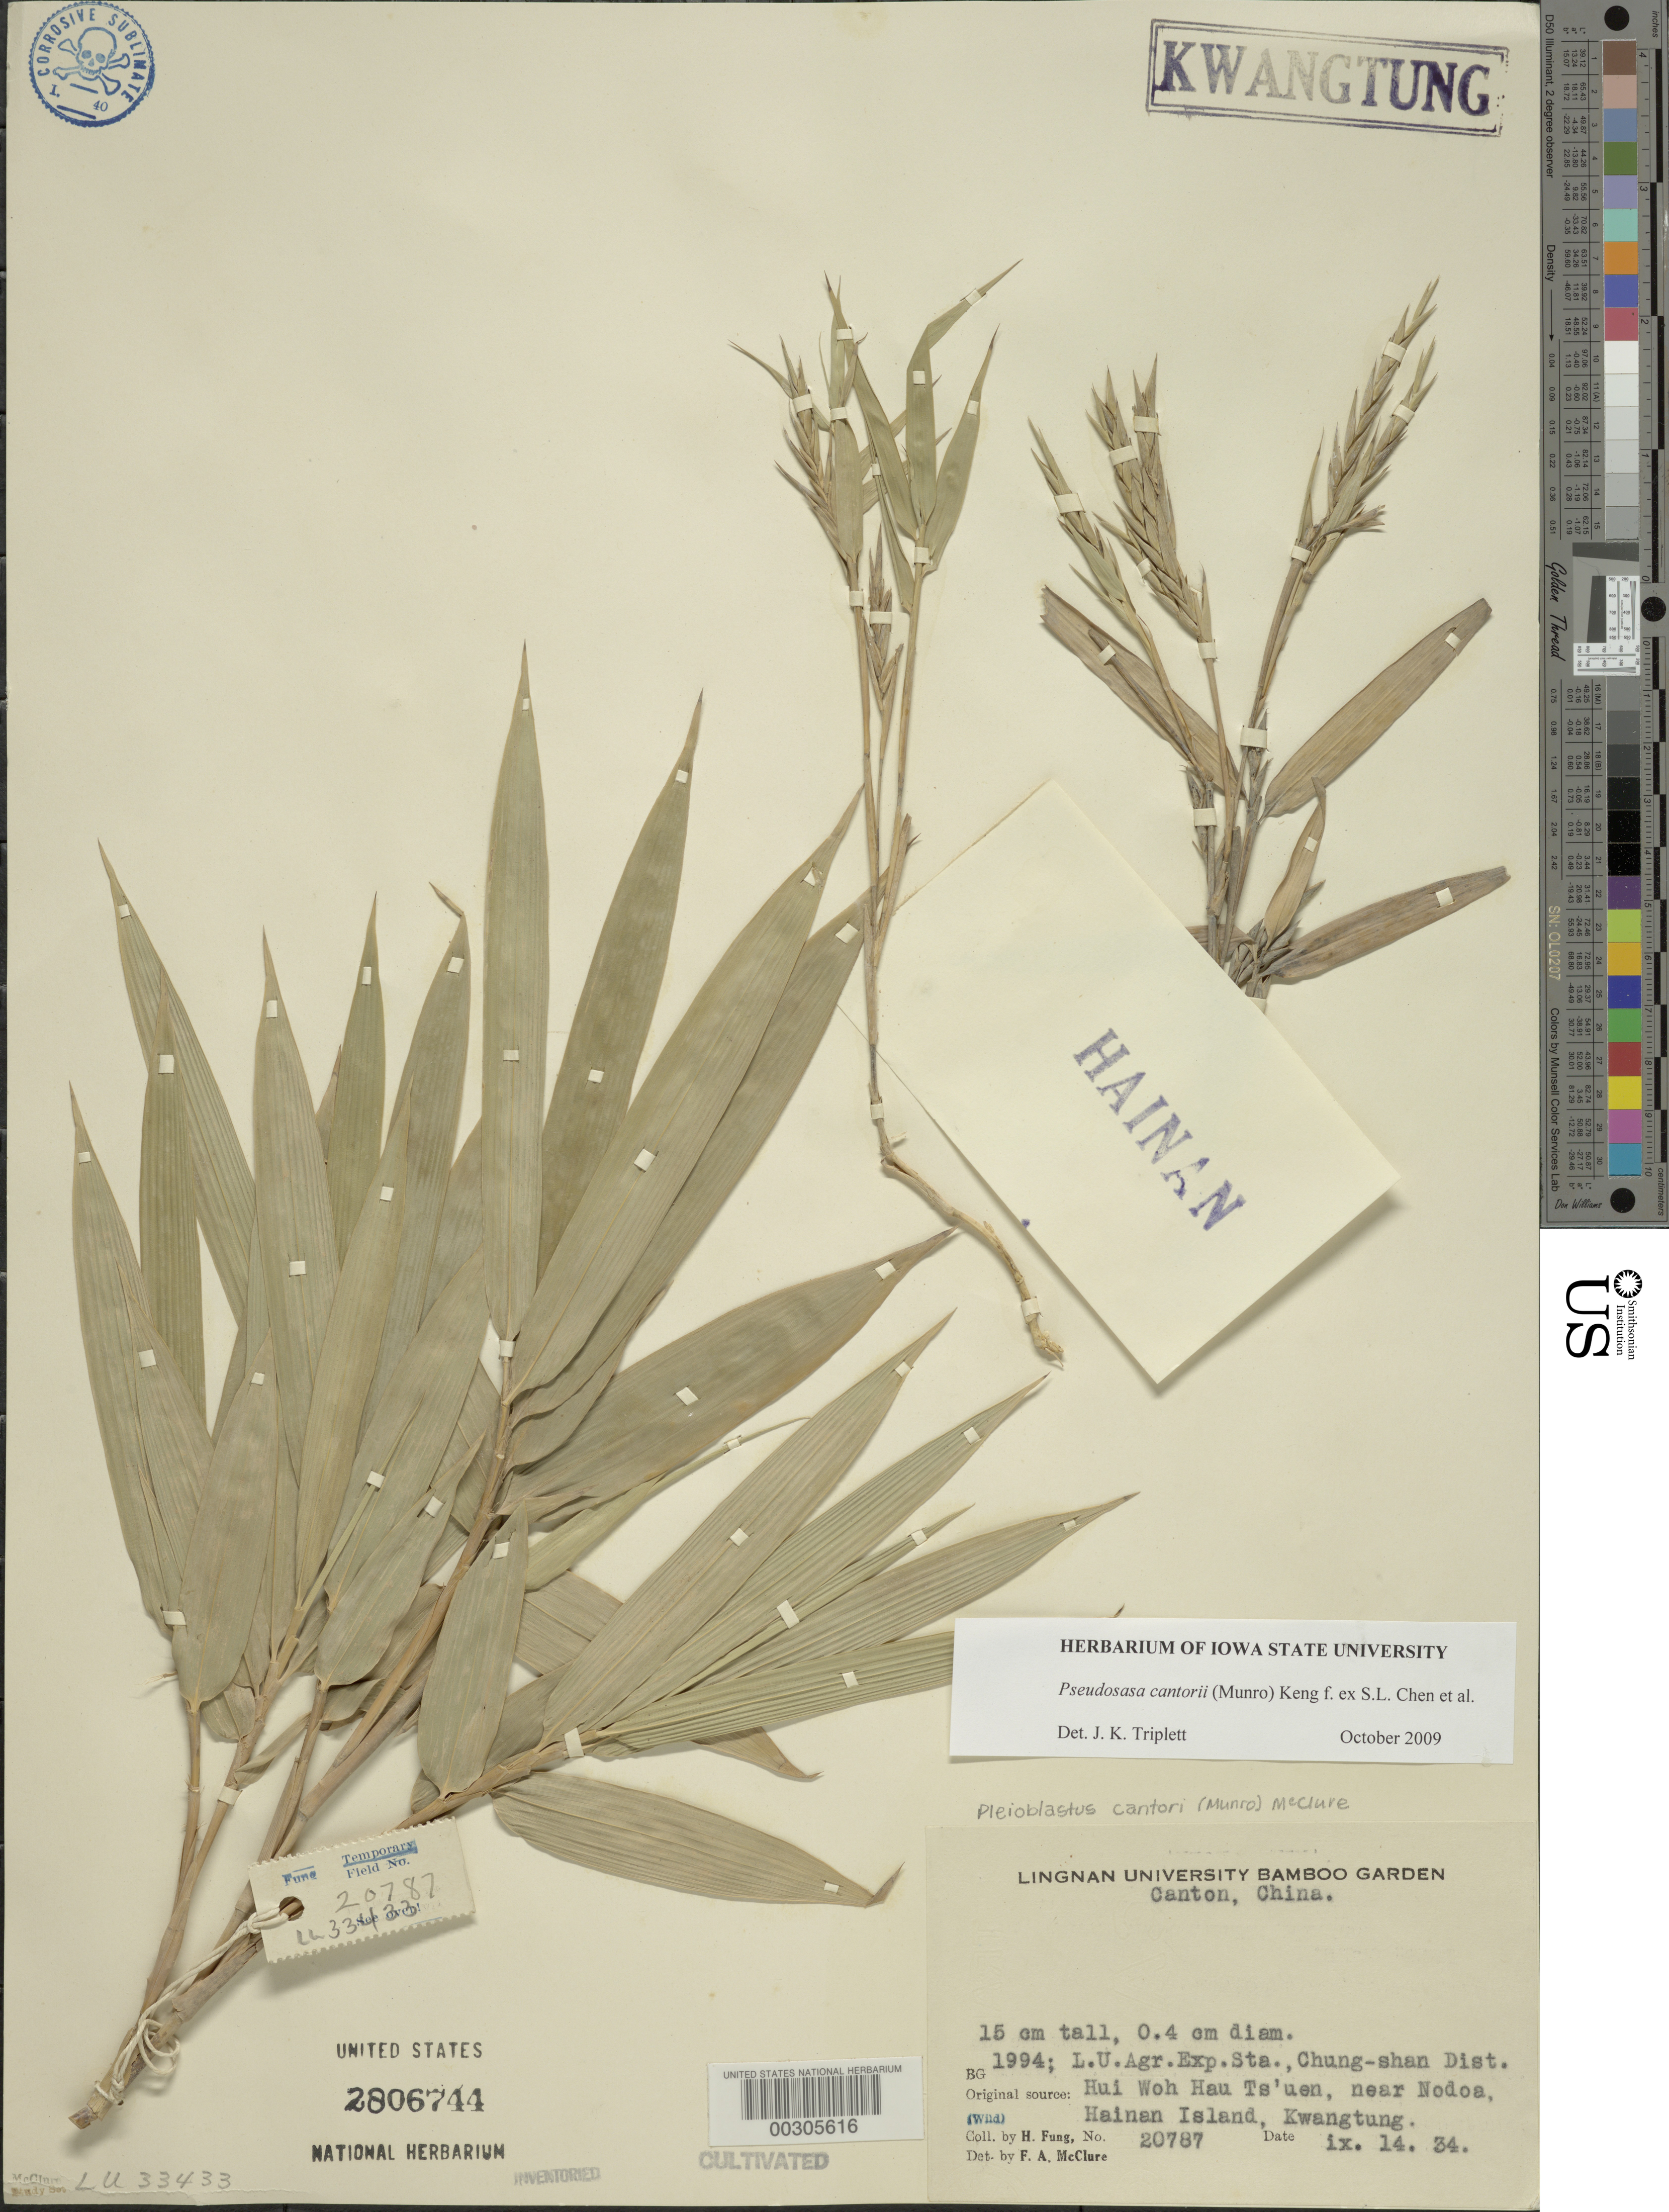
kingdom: Plantae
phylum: Tracheophyta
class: Liliopsida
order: Poales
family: Poaceae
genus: Pseudosasa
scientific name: Pseudosasa cantorii (Munro) Keng f. ex S.L. Chen et al.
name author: (Munro) Keng f. ex S.L. Chen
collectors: H. L. Fung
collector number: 20787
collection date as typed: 14 Sep 1934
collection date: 1934-09-14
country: China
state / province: Guangdong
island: Honam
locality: Lingnan univ. bg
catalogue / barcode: US 2806744